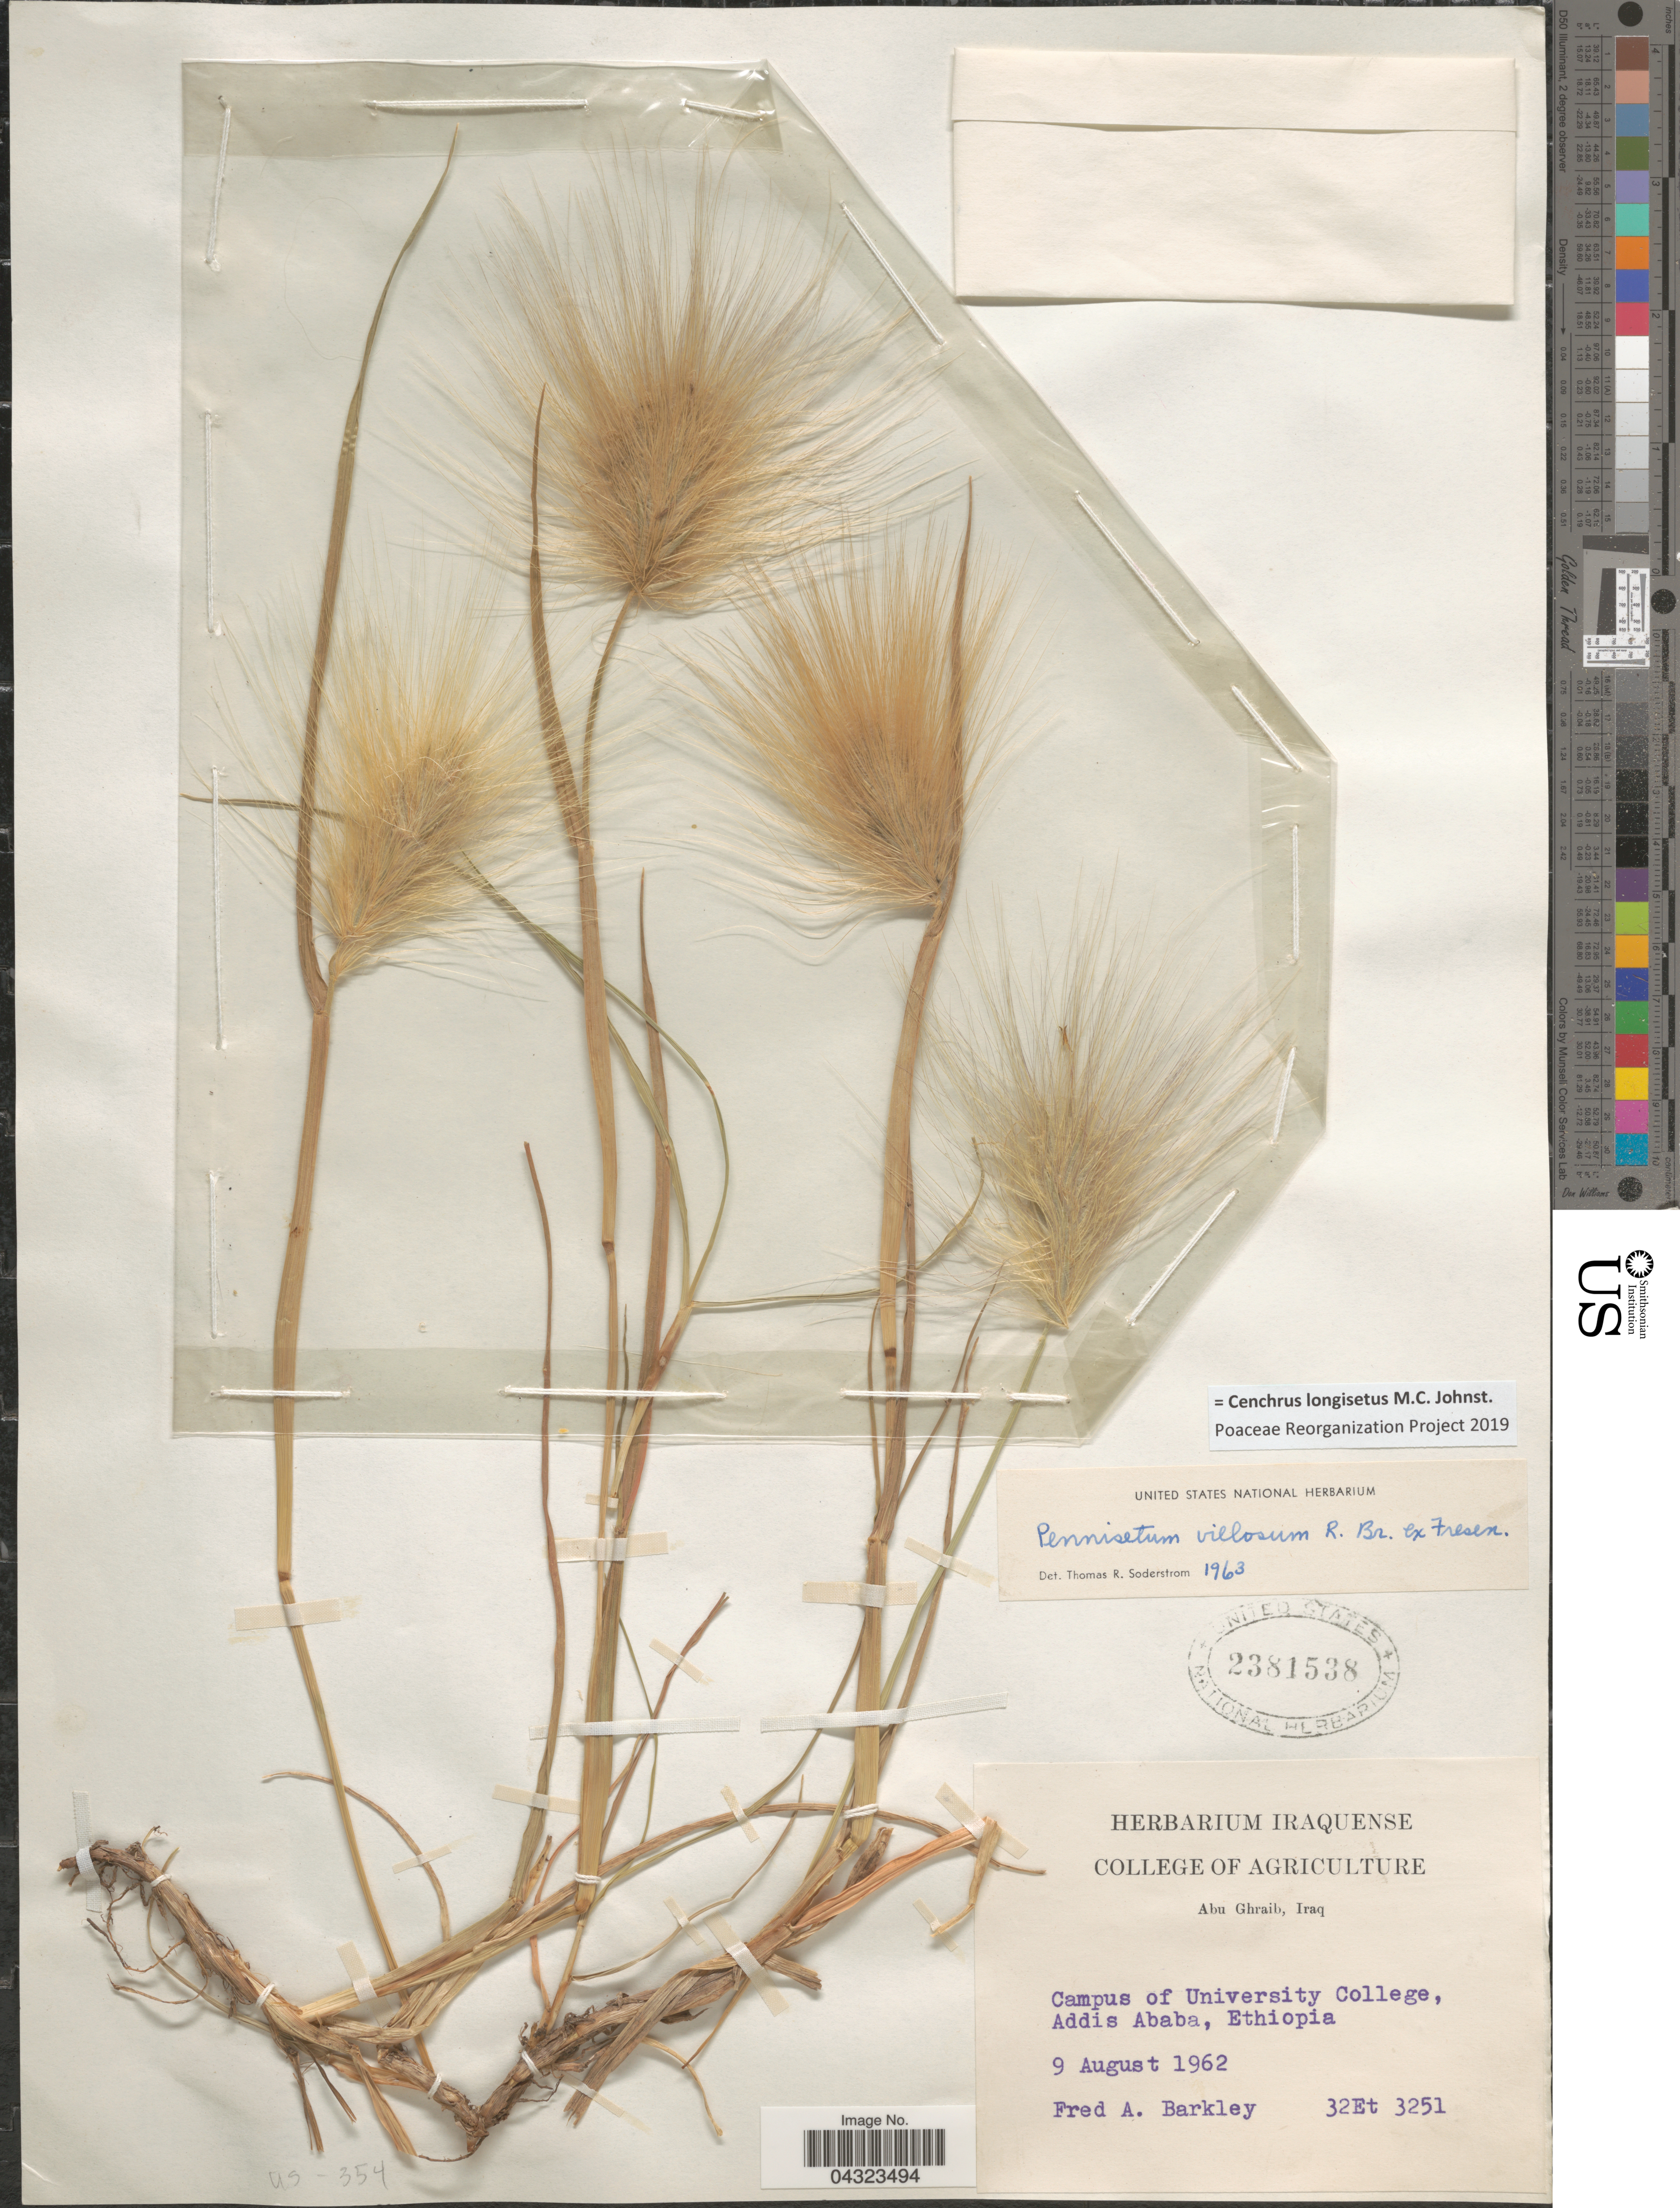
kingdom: Plantae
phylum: Tracheophyta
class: Liliopsida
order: Poales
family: Poaceae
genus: Cenchrus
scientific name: Cenchrus longisetus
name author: M.C. Johnst.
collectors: F. A. Barkley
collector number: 32Et3251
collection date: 1962-08-09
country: Ethiopia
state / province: Addis Ababa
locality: Campus of University College.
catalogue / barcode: US 2381538